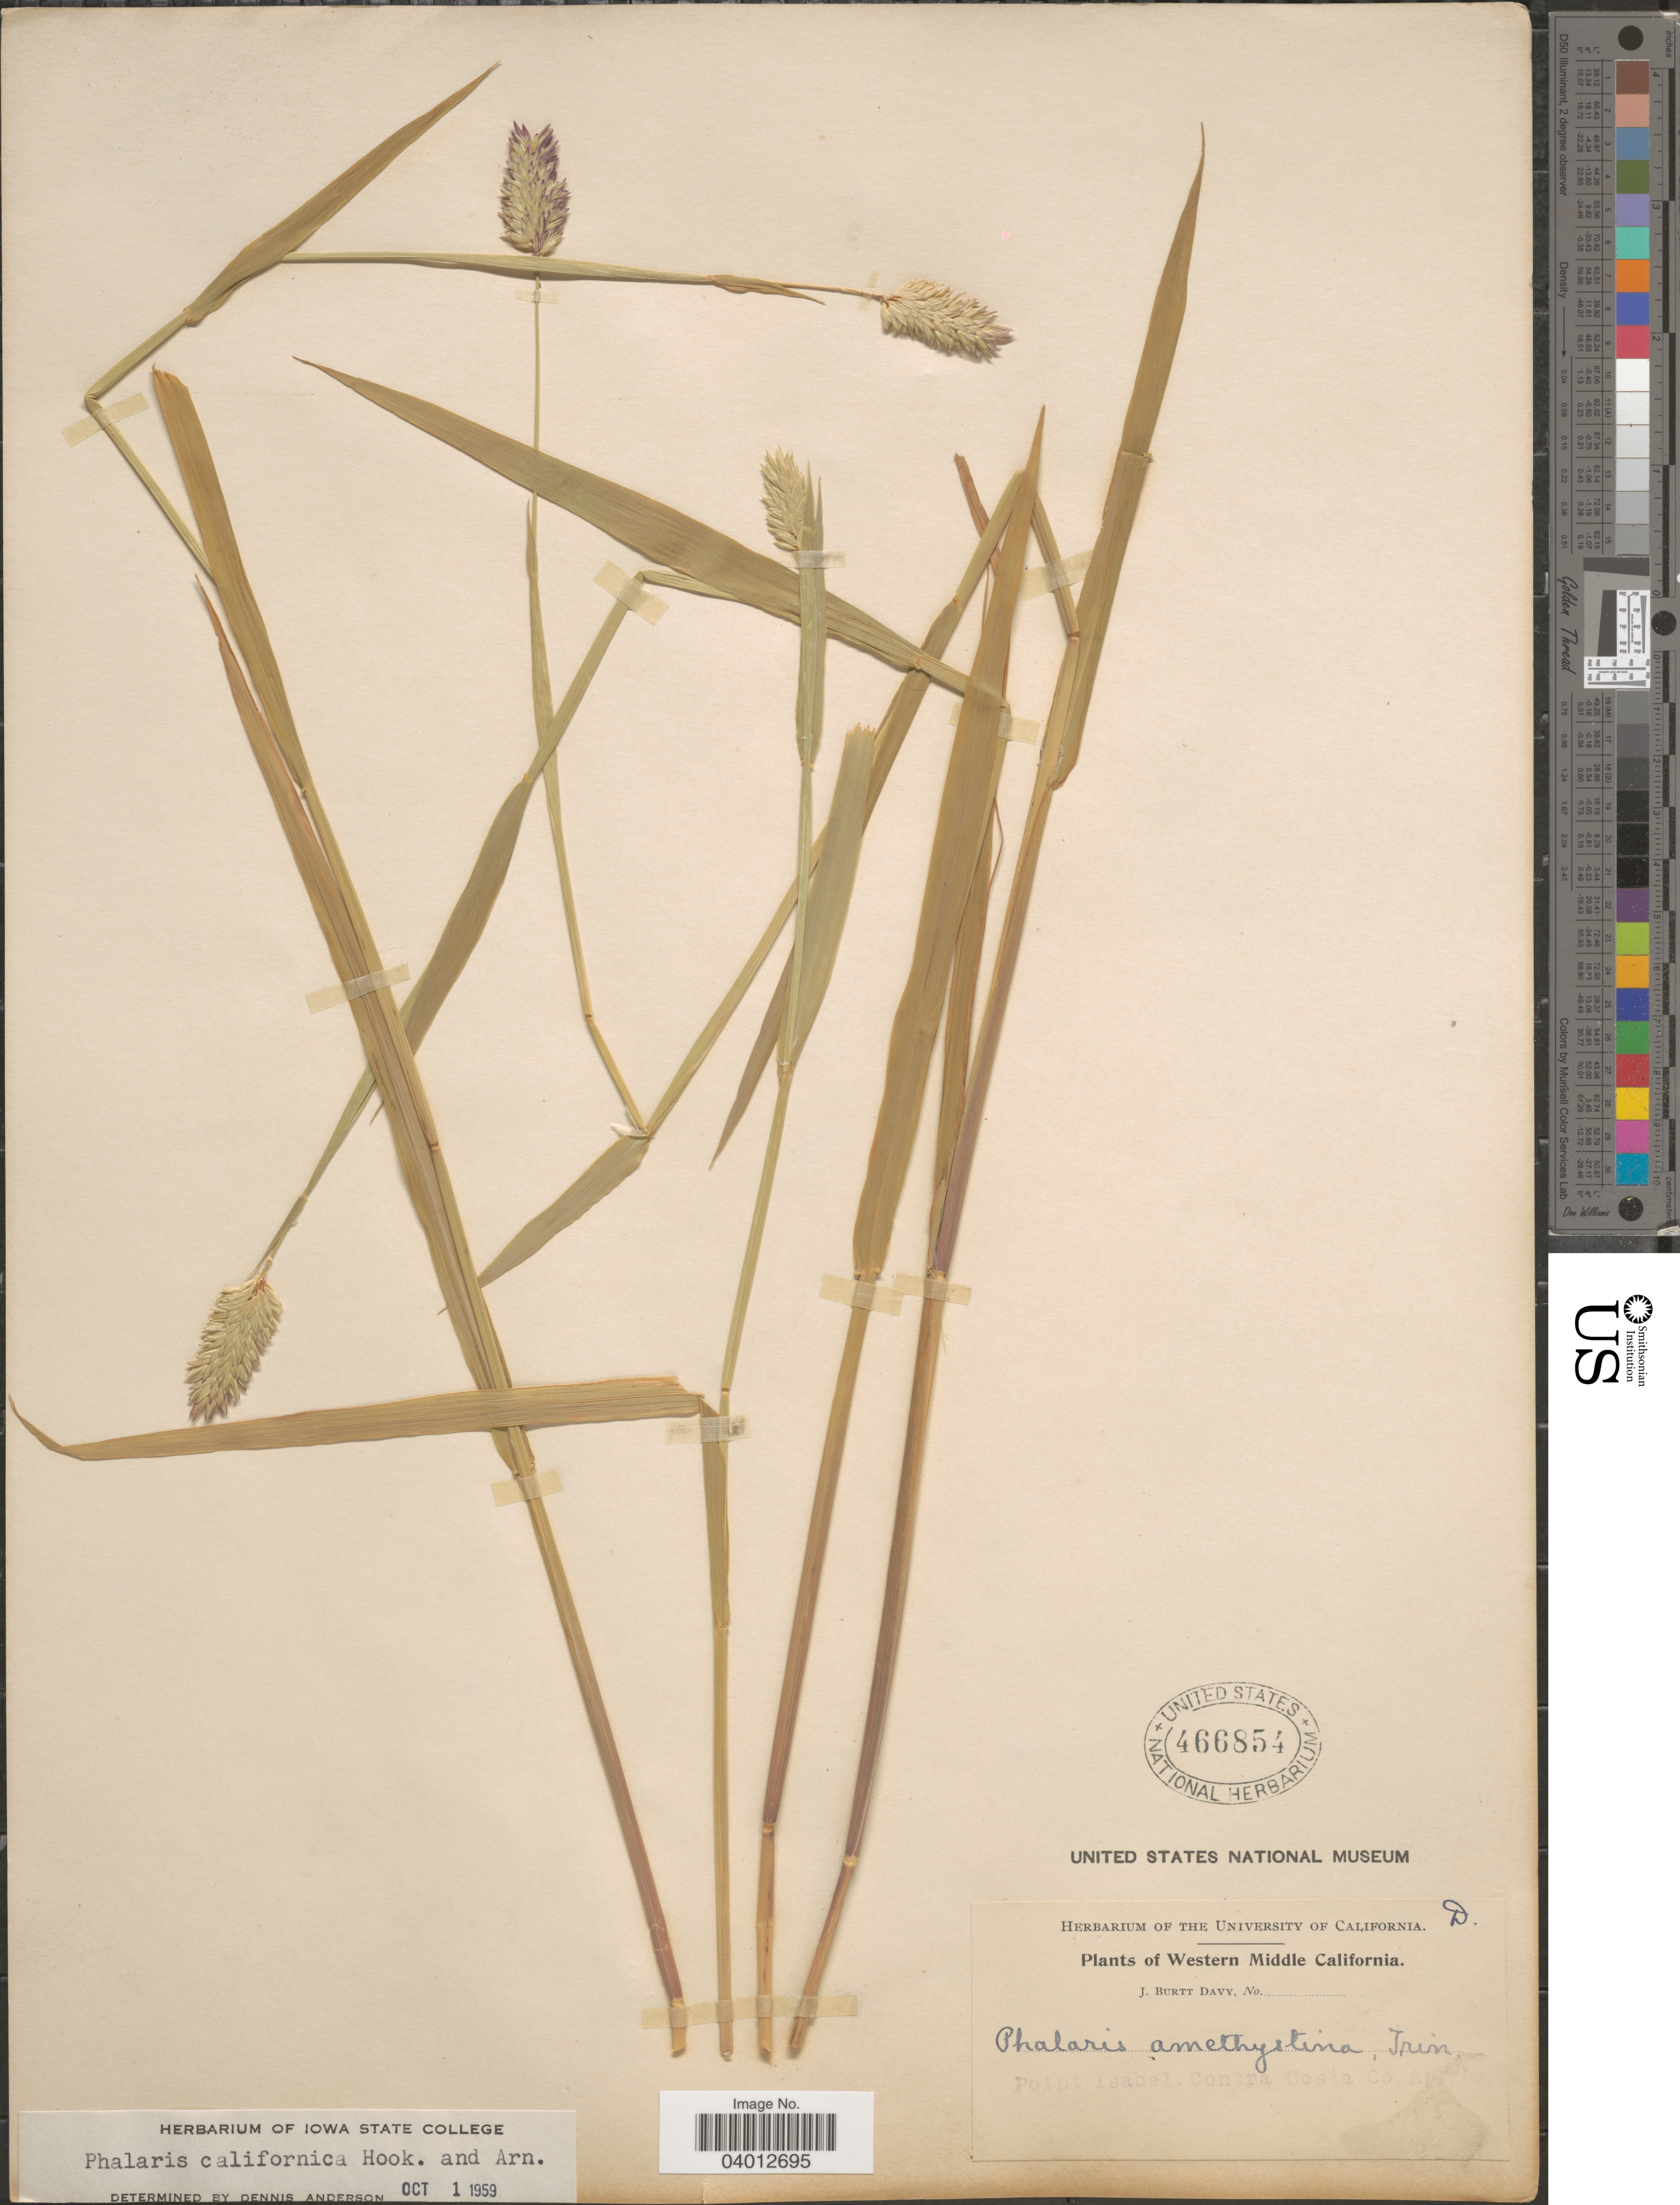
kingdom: Plantae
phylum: Tracheophyta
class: Liliopsida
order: Poales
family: Poaceae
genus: Phalaris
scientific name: Phalaris californica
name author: Hook. & Arn.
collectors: J. Burtt Davy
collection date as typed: Transcribed d/m/y: /4/19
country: United States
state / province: California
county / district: Contra Costa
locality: Western Middle California. Point Isabel, Contra Costa Co.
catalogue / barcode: US 466854